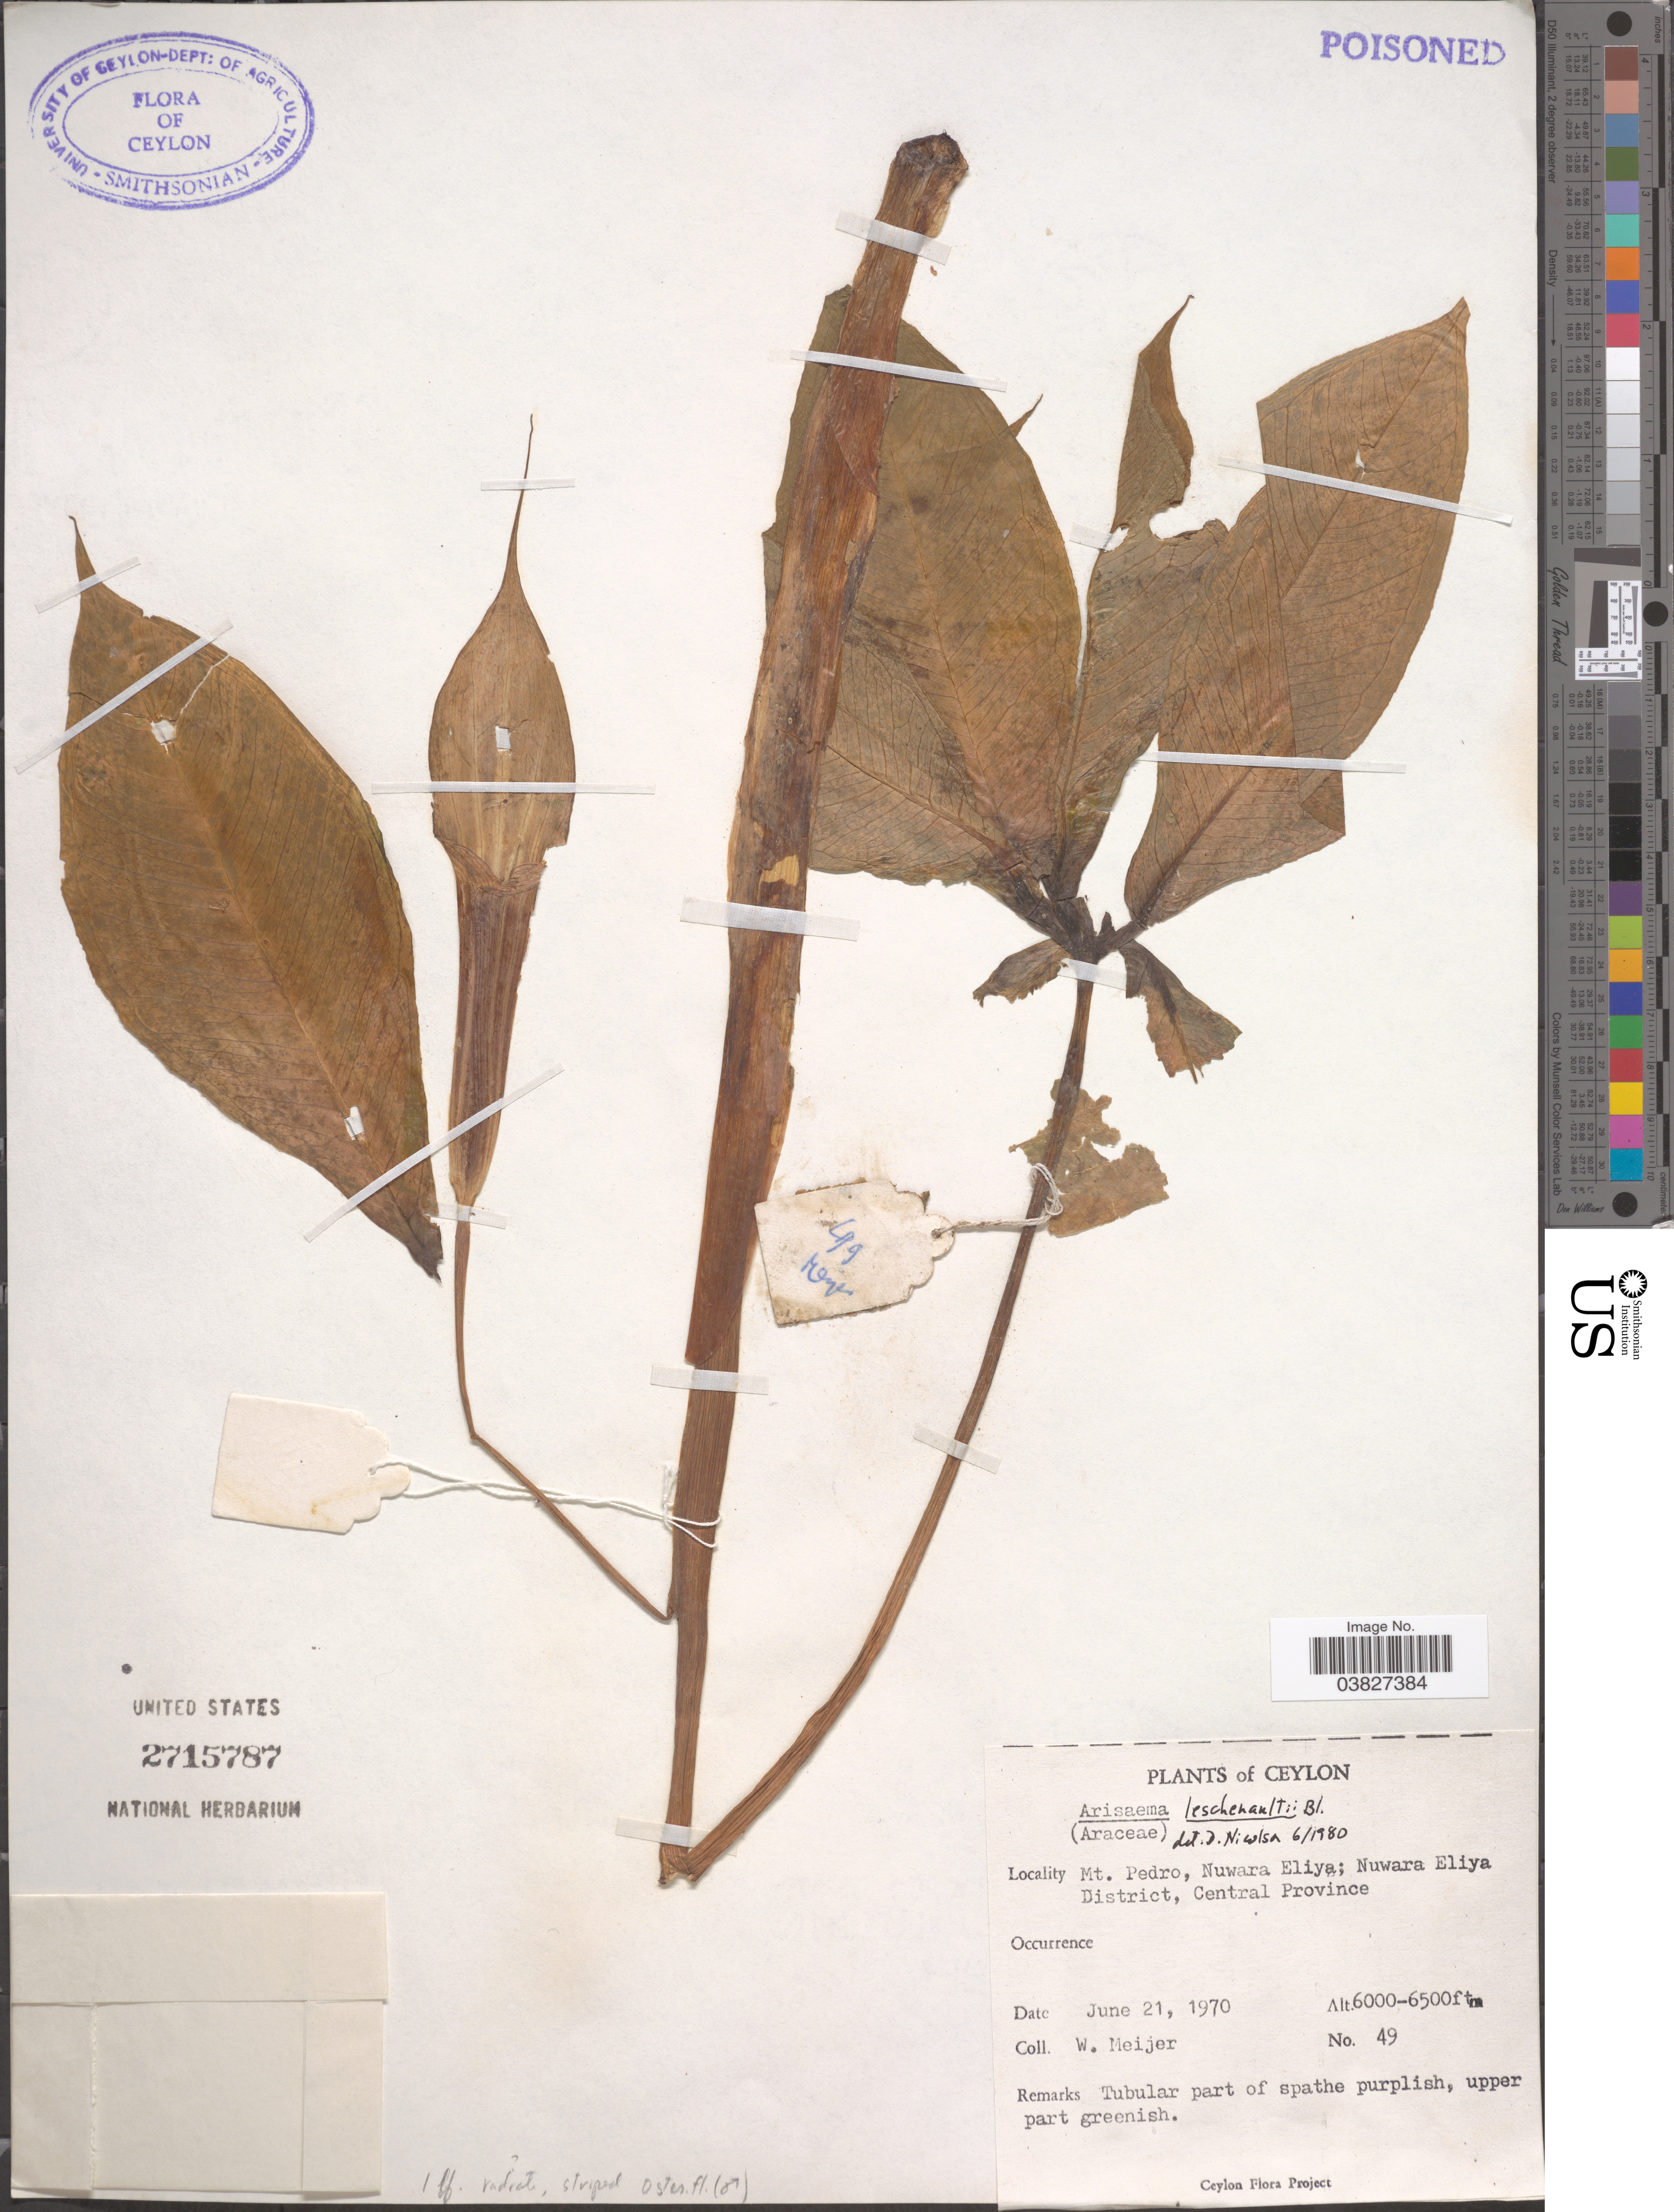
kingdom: Plantae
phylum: Tracheophyta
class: Liliopsida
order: Alismatales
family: Araceae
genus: Arisaema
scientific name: Arisaema leschenaultii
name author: Blume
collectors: W. Meijer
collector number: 49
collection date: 1970-06-21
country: Sri Lanka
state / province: Central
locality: Ceylon. Mt. Pedro, Nuwara Eliya; Nuwara Eliya District, Central Province.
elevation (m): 1829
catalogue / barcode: US 2715787